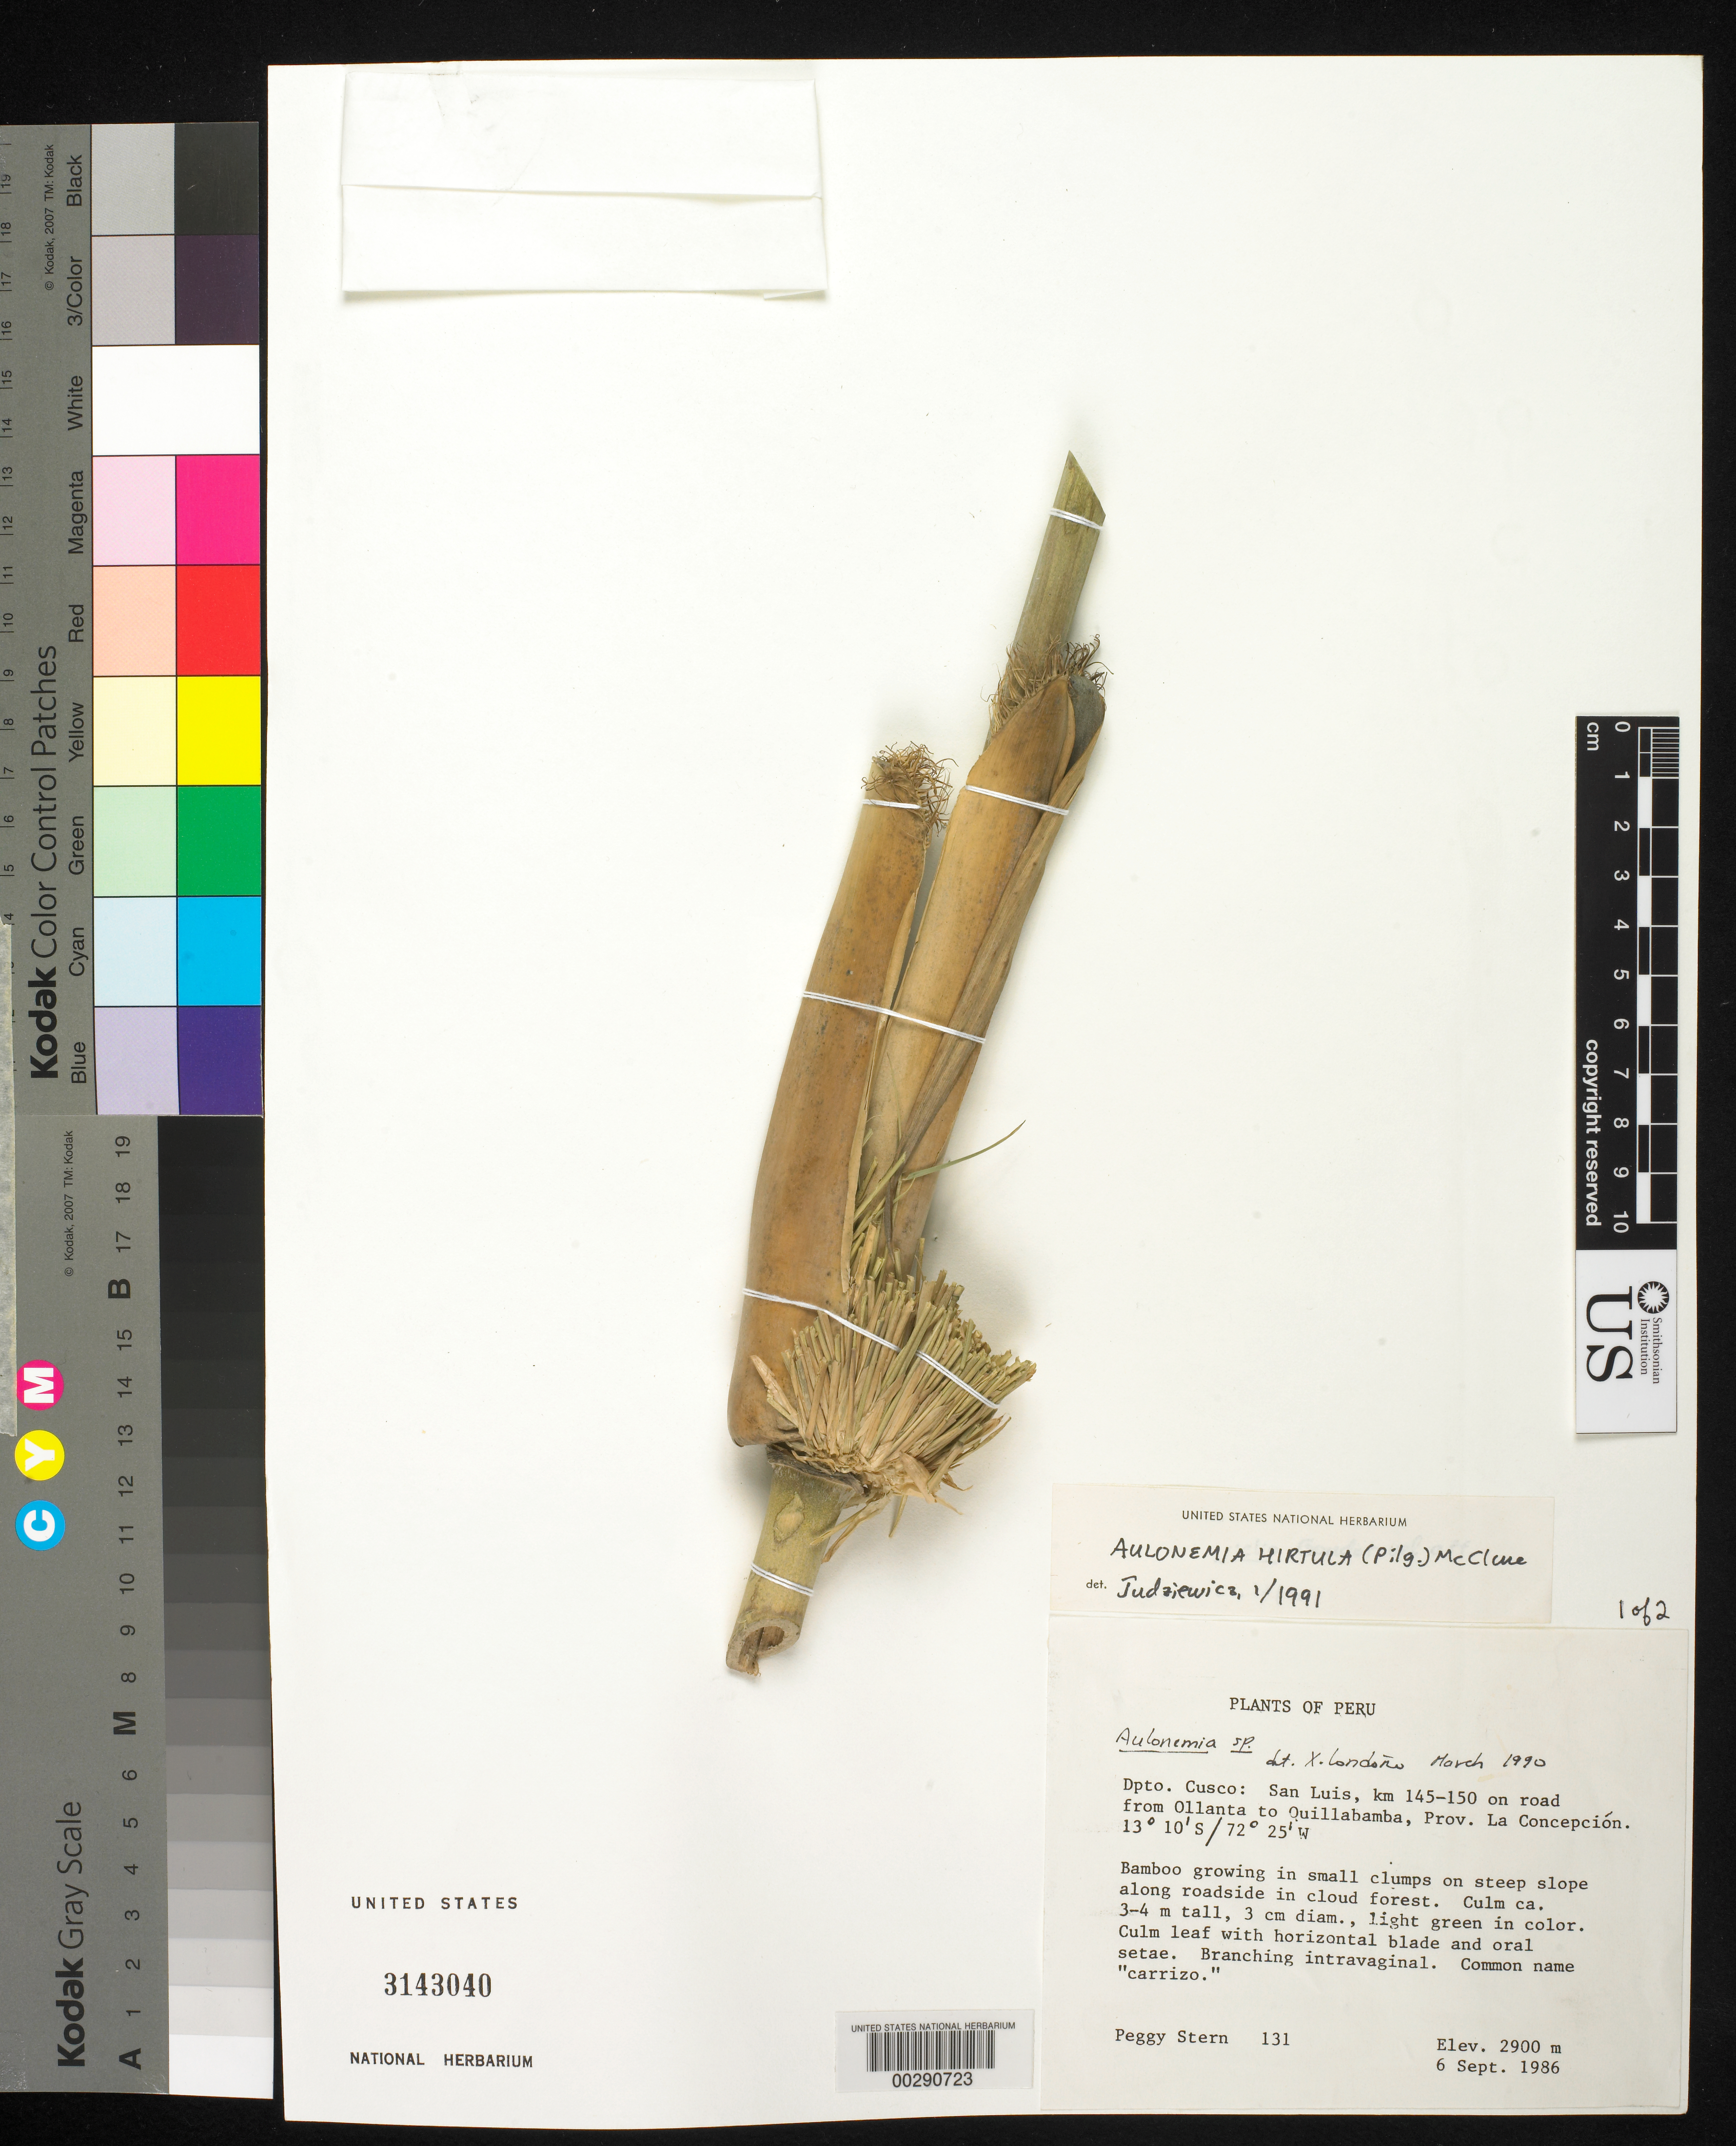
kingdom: Plantae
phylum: Tracheophyta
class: Liliopsida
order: Poales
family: Poaceae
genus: Aulonemia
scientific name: Aulonemia hirtula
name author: (Pilg.) McClure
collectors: P. Stern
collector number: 131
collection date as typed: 06 Sep 1986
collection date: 1986-09-06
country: Peru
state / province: Cusco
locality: Concepción Prov. [?], San Luis, km 145-150 on road from Ollanta to Quillabamba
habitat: Growing in small clumps on steep slope along roadside in cloud forest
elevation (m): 2900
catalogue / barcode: US 3143040